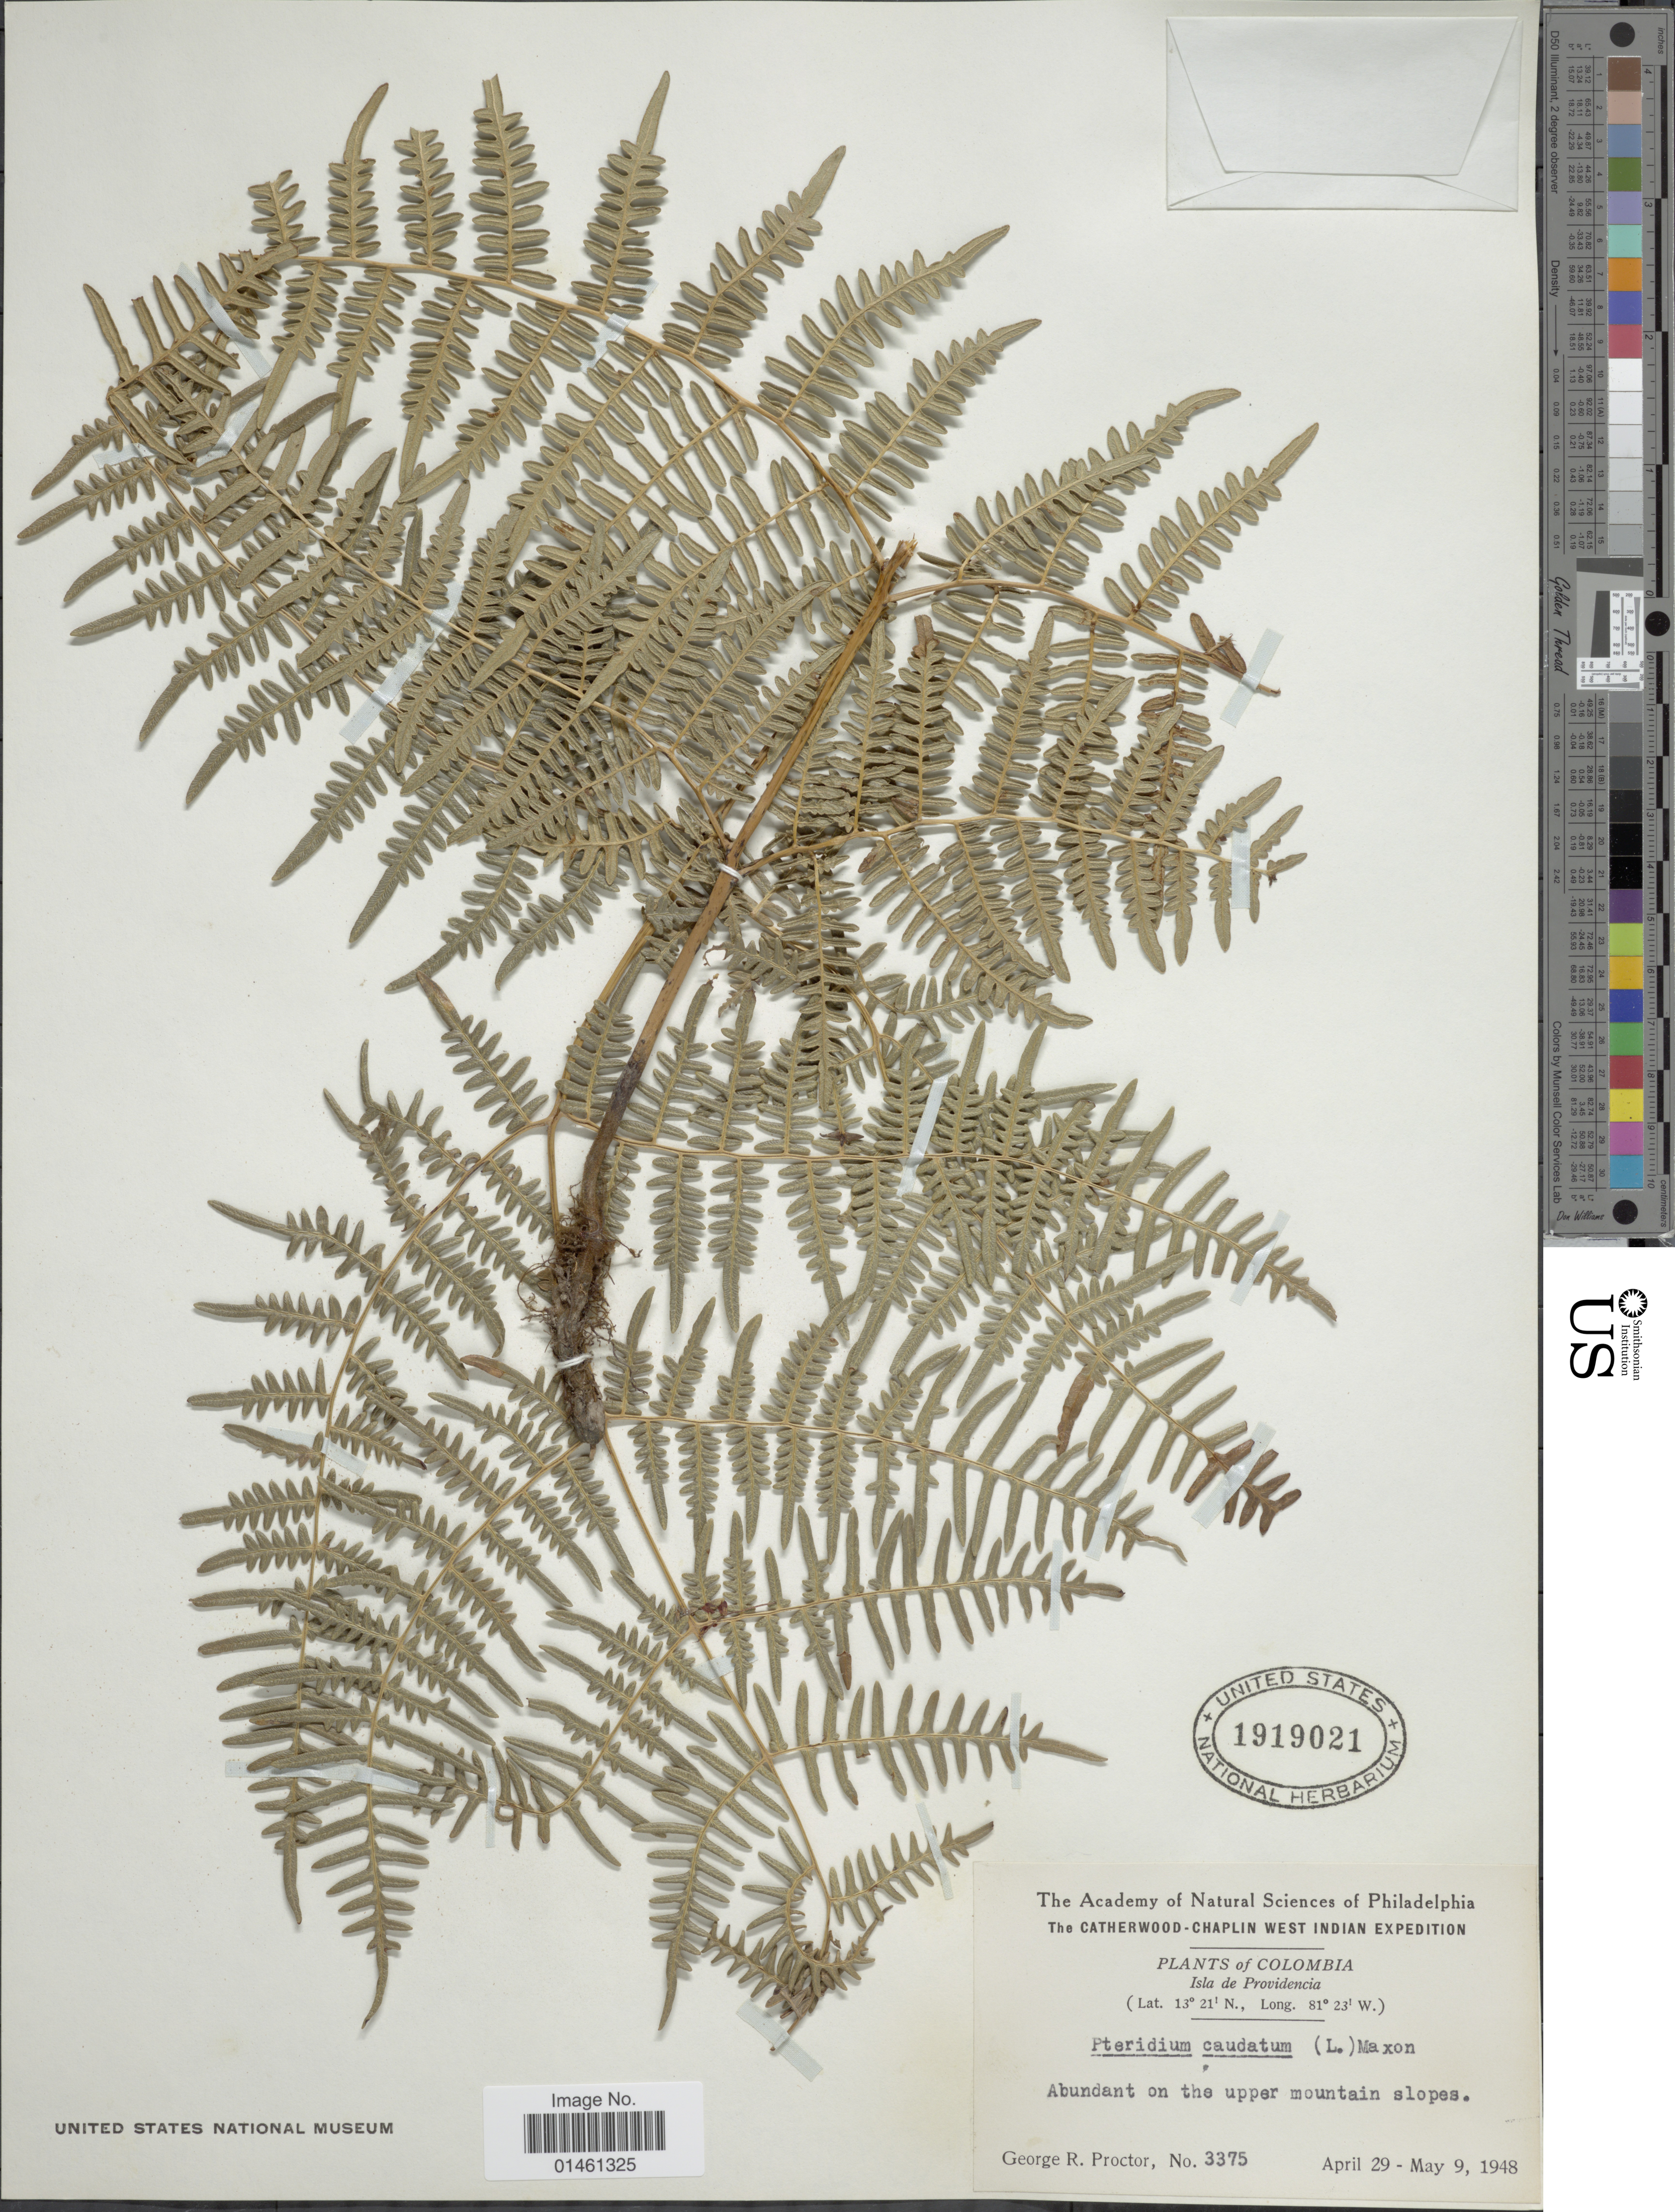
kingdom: Plantae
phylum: Tracheophyta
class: Polypodiopsida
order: Polypodiales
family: Dennstaedtiaceae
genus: Pteridium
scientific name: Pteridium caudatum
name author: (L.) Maxon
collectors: G. R. Proctor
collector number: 3375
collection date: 1948-04-29/1948-05-09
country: Colombia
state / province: San Andres y Providencia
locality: Isla de Providencia, abundant on the upper mountain slopes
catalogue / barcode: US 1919021